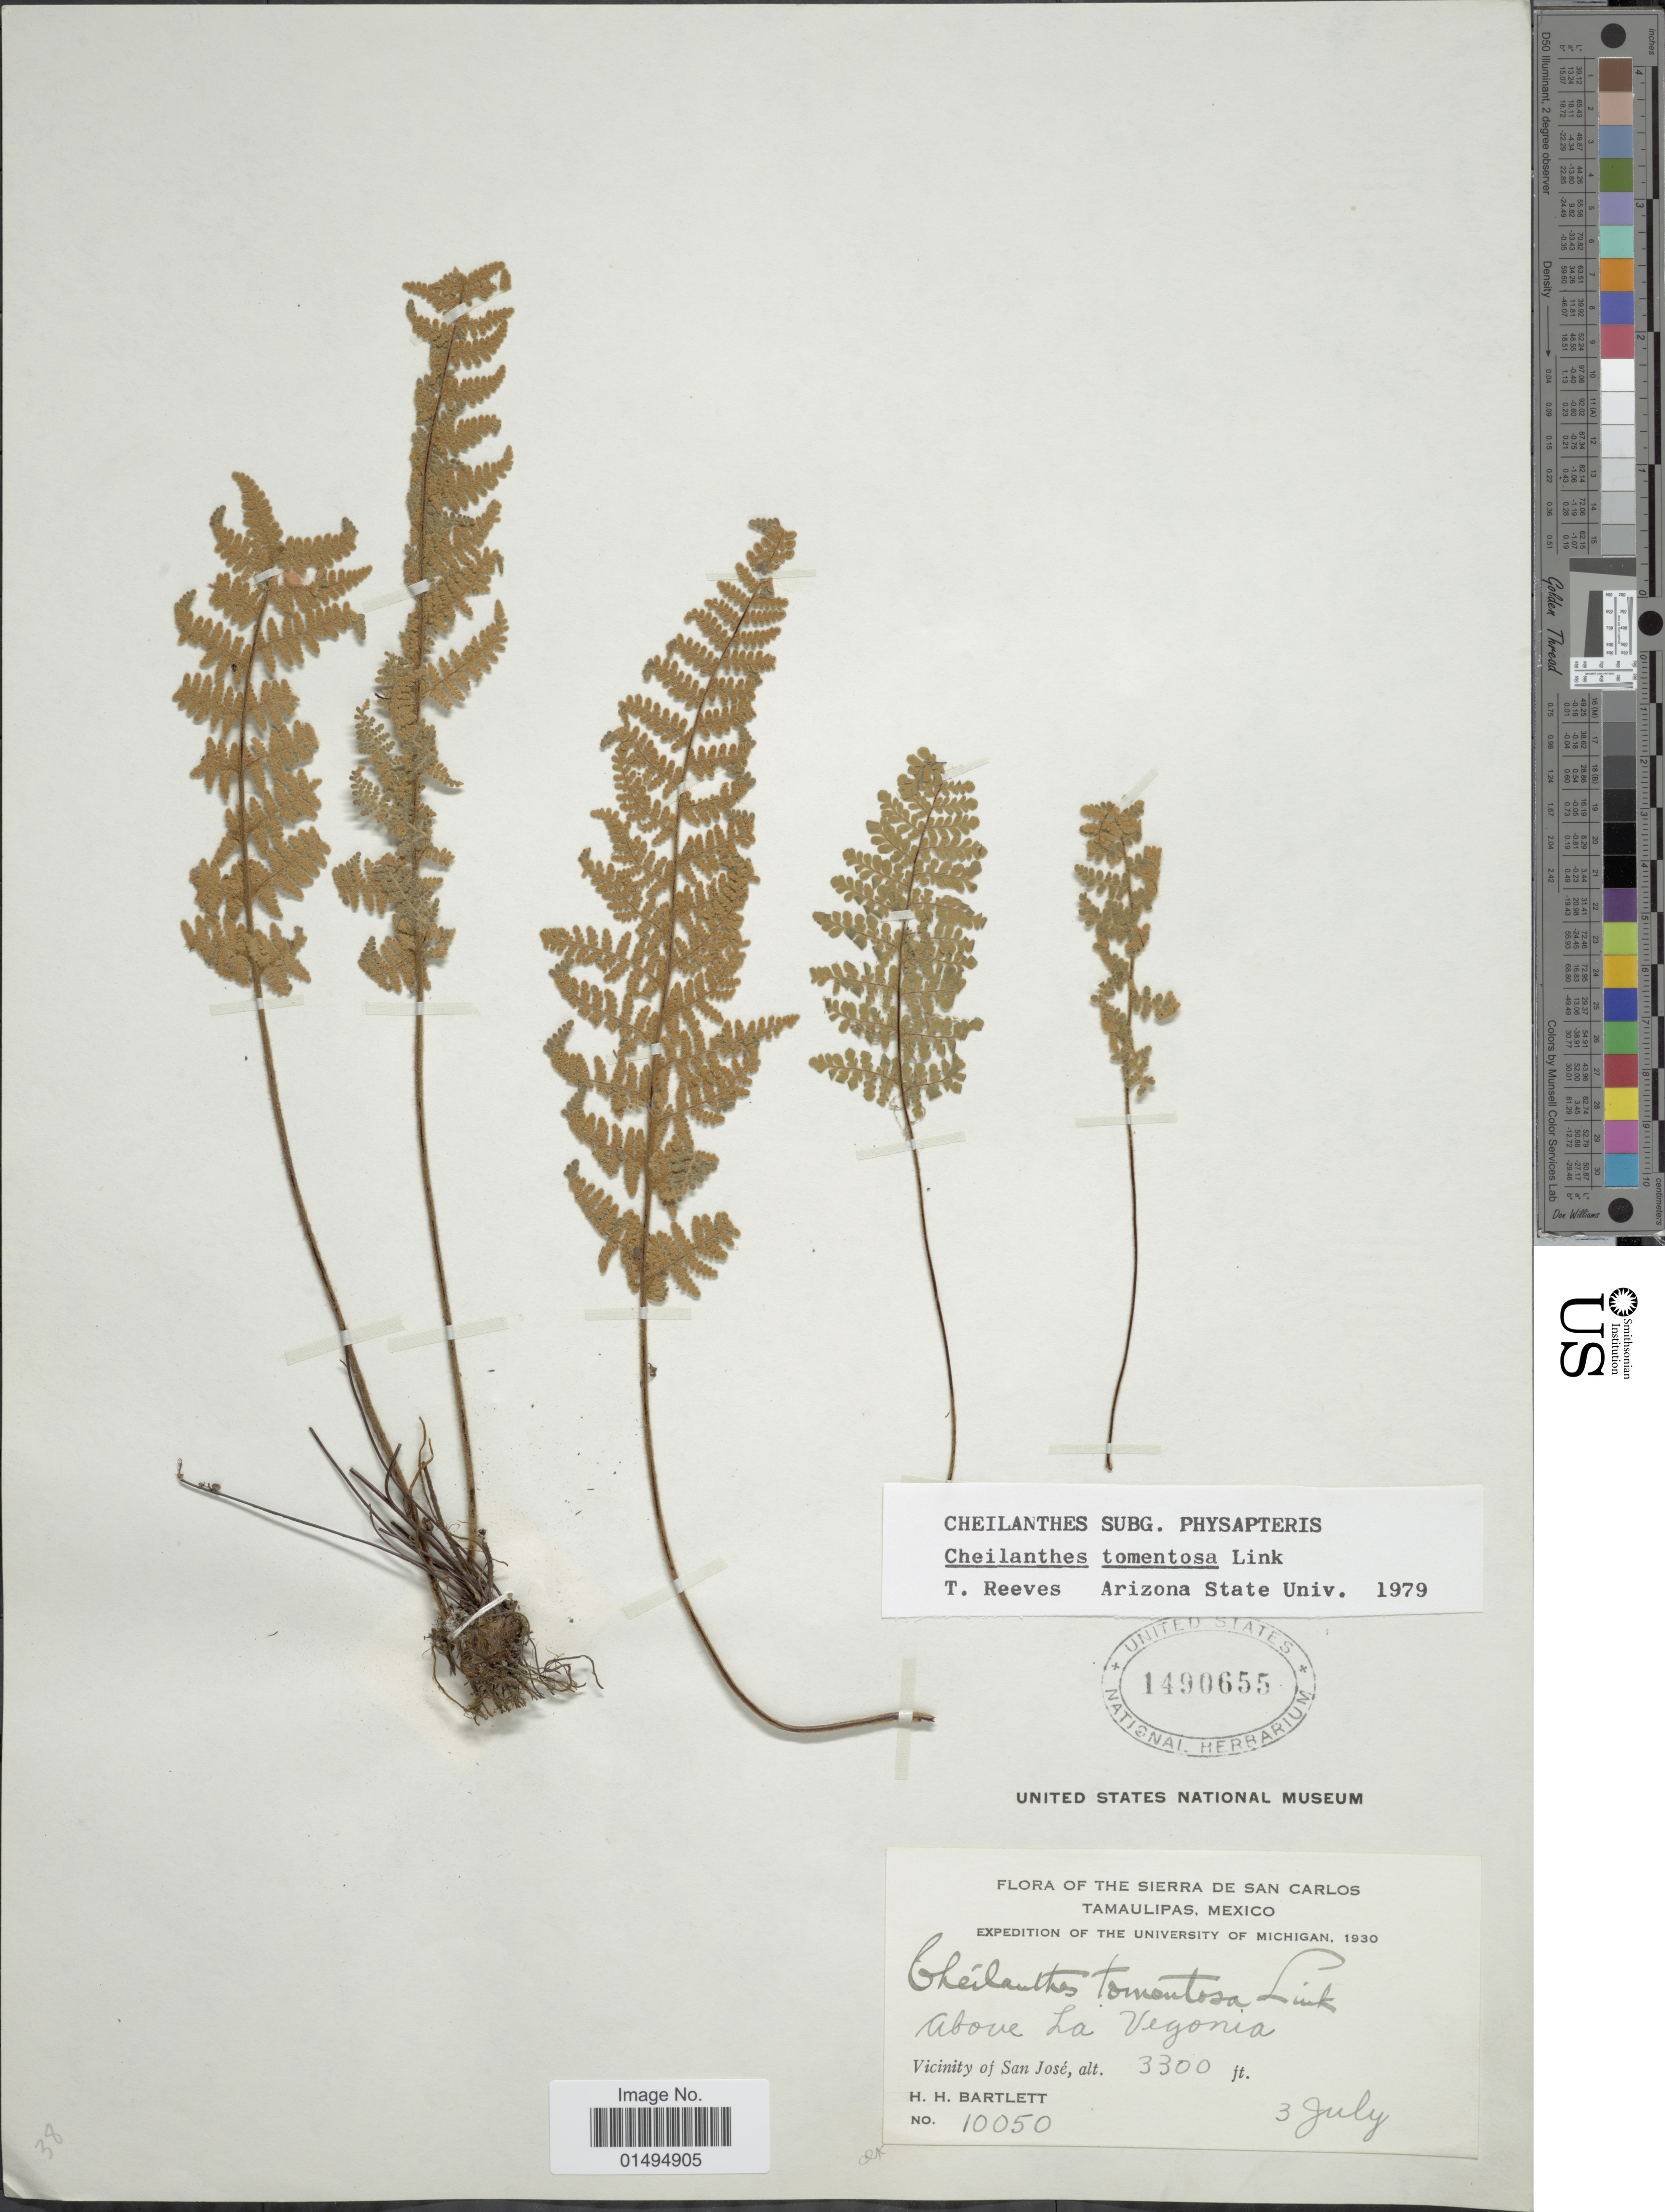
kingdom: Plantae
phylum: Tracheophyta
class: Polypodiopsida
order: Polypodiales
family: Pteridaceae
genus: Myriopteris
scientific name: Myriopteris tomentosa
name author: (Link) Fée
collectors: H. H. Bartlett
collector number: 10050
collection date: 1930-07-03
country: Mexico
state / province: Tamaulipas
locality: Tamaulipas, above La Vegonia, Vicinity of San Jose. The Sierra de San Carlos.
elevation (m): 1006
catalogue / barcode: US 1490655